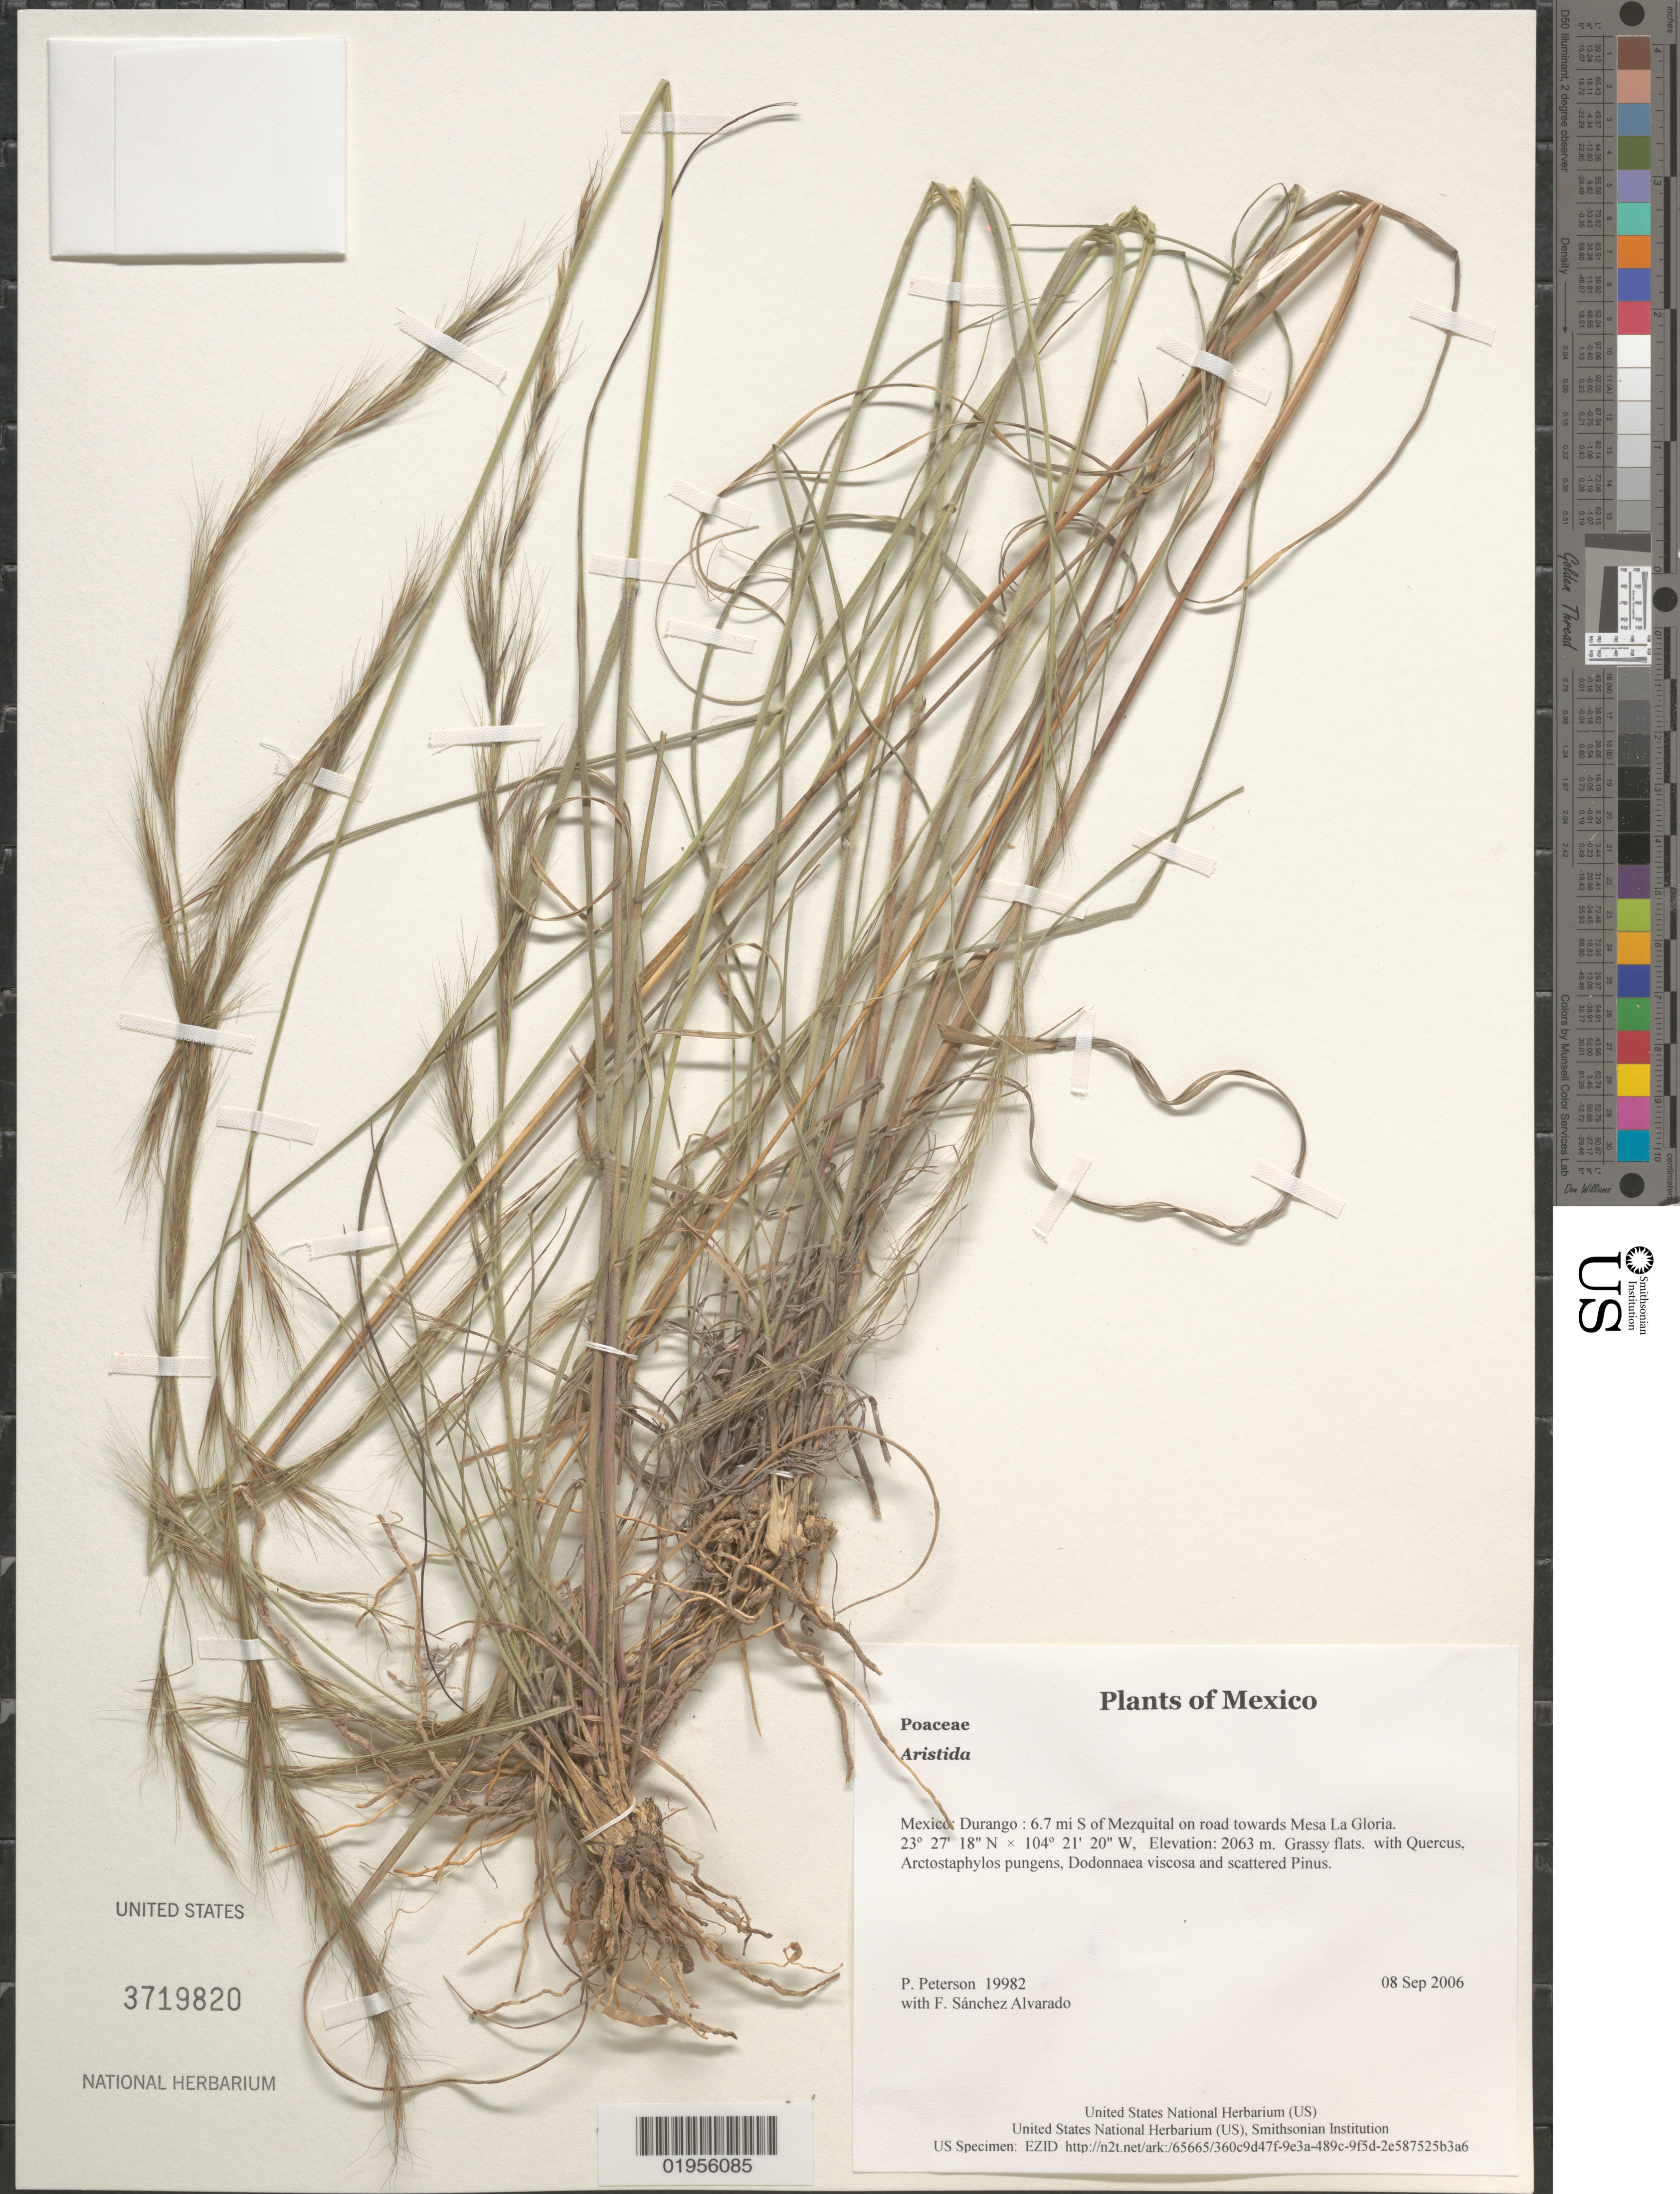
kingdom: Plantae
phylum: Tracheophyta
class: Liliopsida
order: Poales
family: Poaceae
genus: Aristida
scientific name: Aristida sp.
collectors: P. M. Peterson & F. Sánchez Alvarado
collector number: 19982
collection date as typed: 08 Sep 2006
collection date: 2006-09-08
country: Mexico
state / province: Durango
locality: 6.7 mi S of Mezquital on road towards Mesa La Gloria.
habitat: Grassy flats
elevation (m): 2063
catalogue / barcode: US 3719820